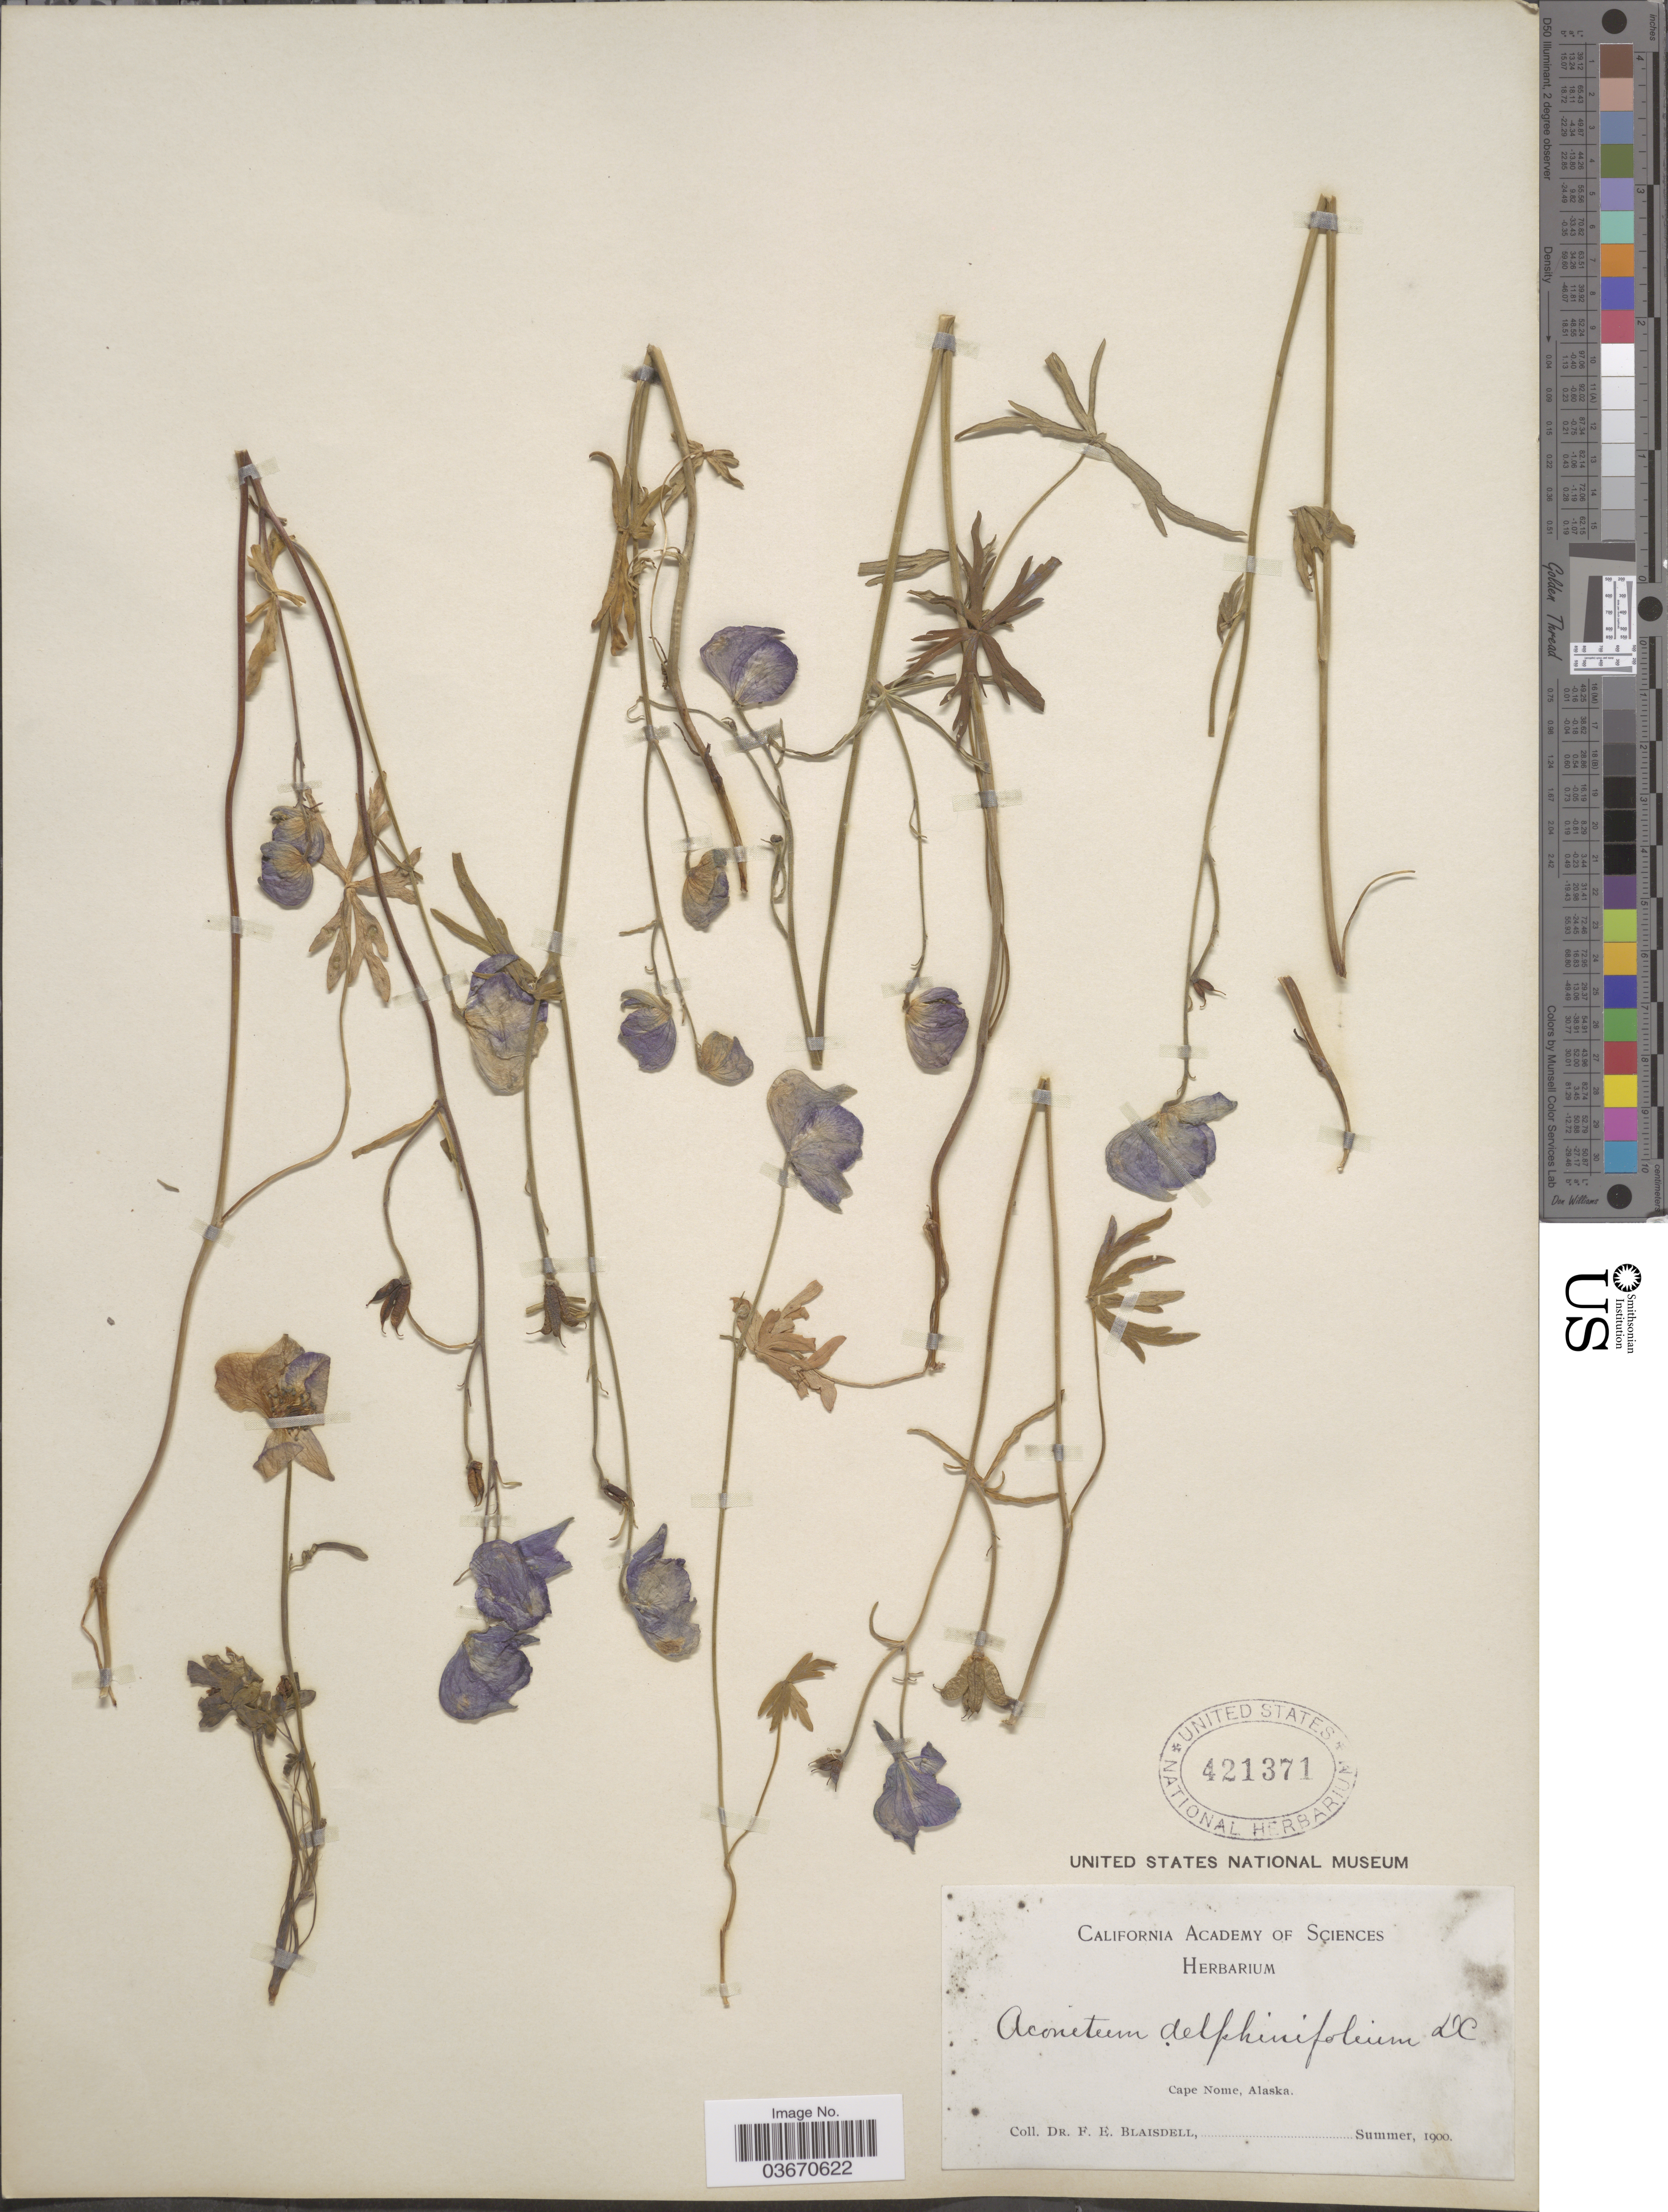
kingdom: Plantae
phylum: Tracheophyta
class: Magnoliopsida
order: Ranunculales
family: Ranunculaceae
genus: Aconitum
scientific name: Aconitum delphinifolium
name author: DC.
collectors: F. Blaisdell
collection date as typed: Summer, 1900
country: United States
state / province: Alaska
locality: Cape Nome.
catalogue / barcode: US 421371